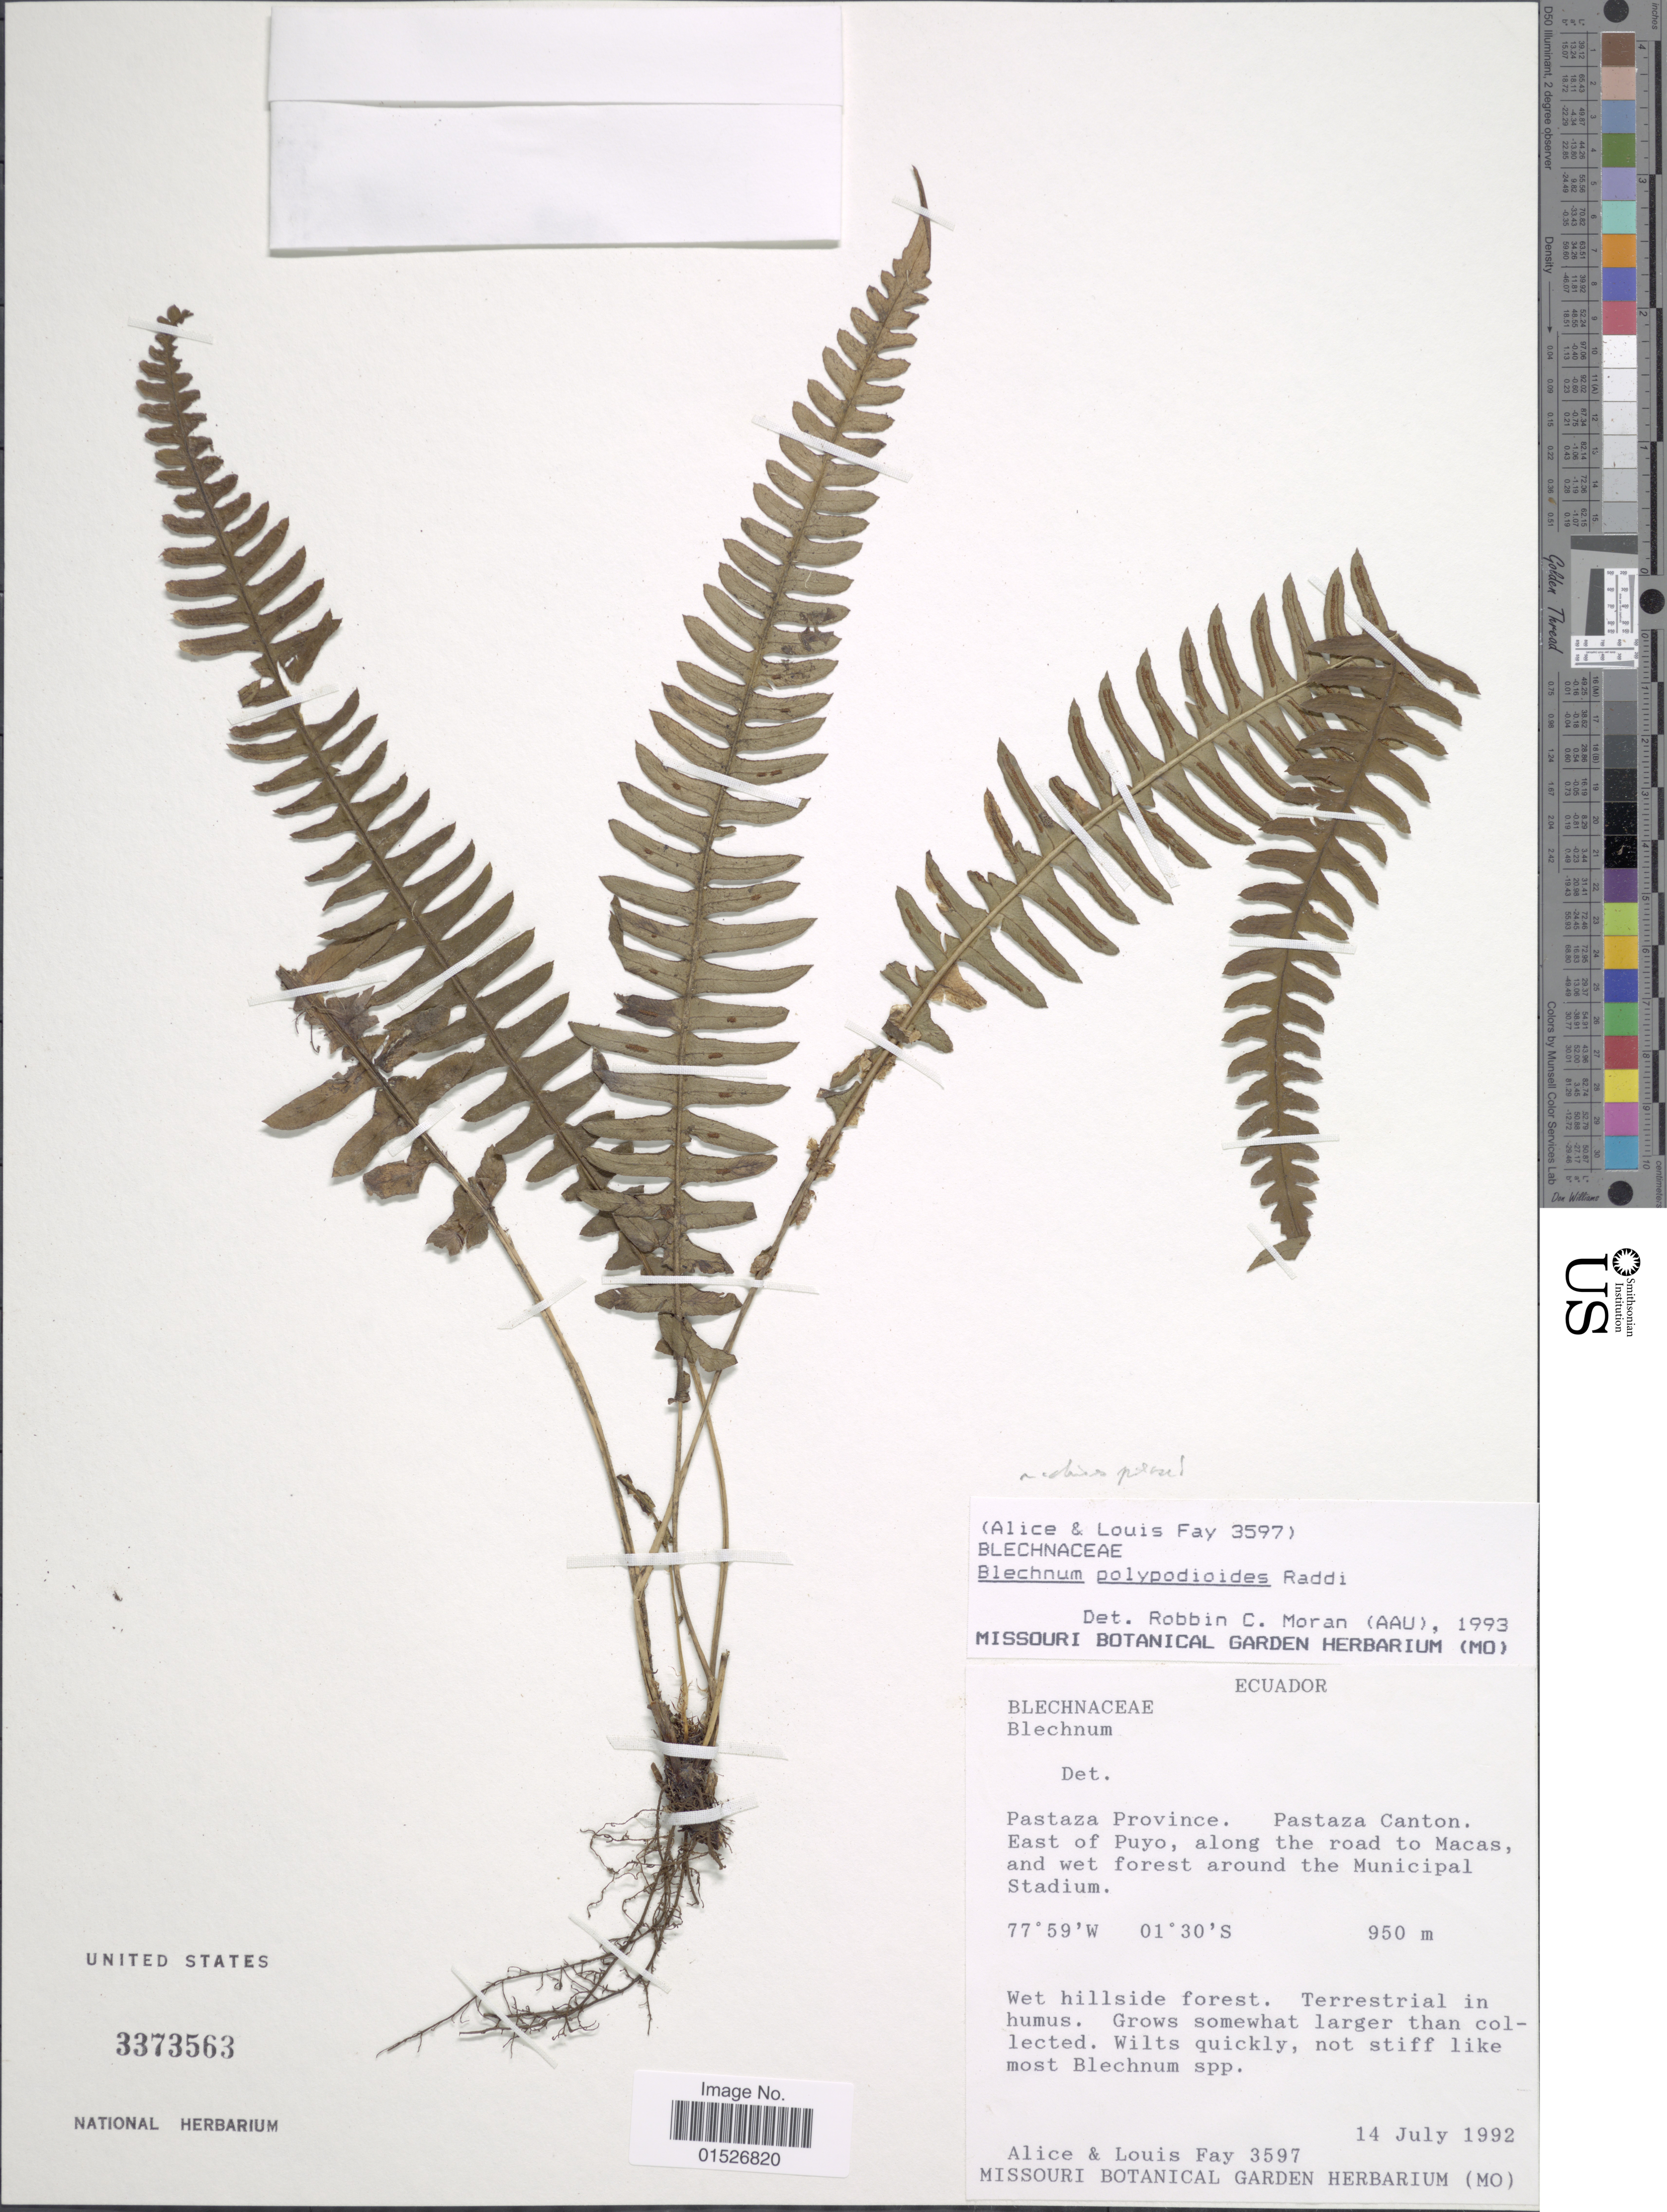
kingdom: Plantae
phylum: Tracheophyta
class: Polypodiopsida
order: Polypodiales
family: Blechnaceae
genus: Blechnum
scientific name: Blechnum polypodioides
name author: Raddi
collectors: A. Fay & L. Fay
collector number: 3597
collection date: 1992-07-14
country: Ecuador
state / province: Pastaza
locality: Pastaza Province. Pastaza Canton. East of Puyo, along the road to Macas, and west forest around the Municipal Stadium.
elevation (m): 950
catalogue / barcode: US 3373563